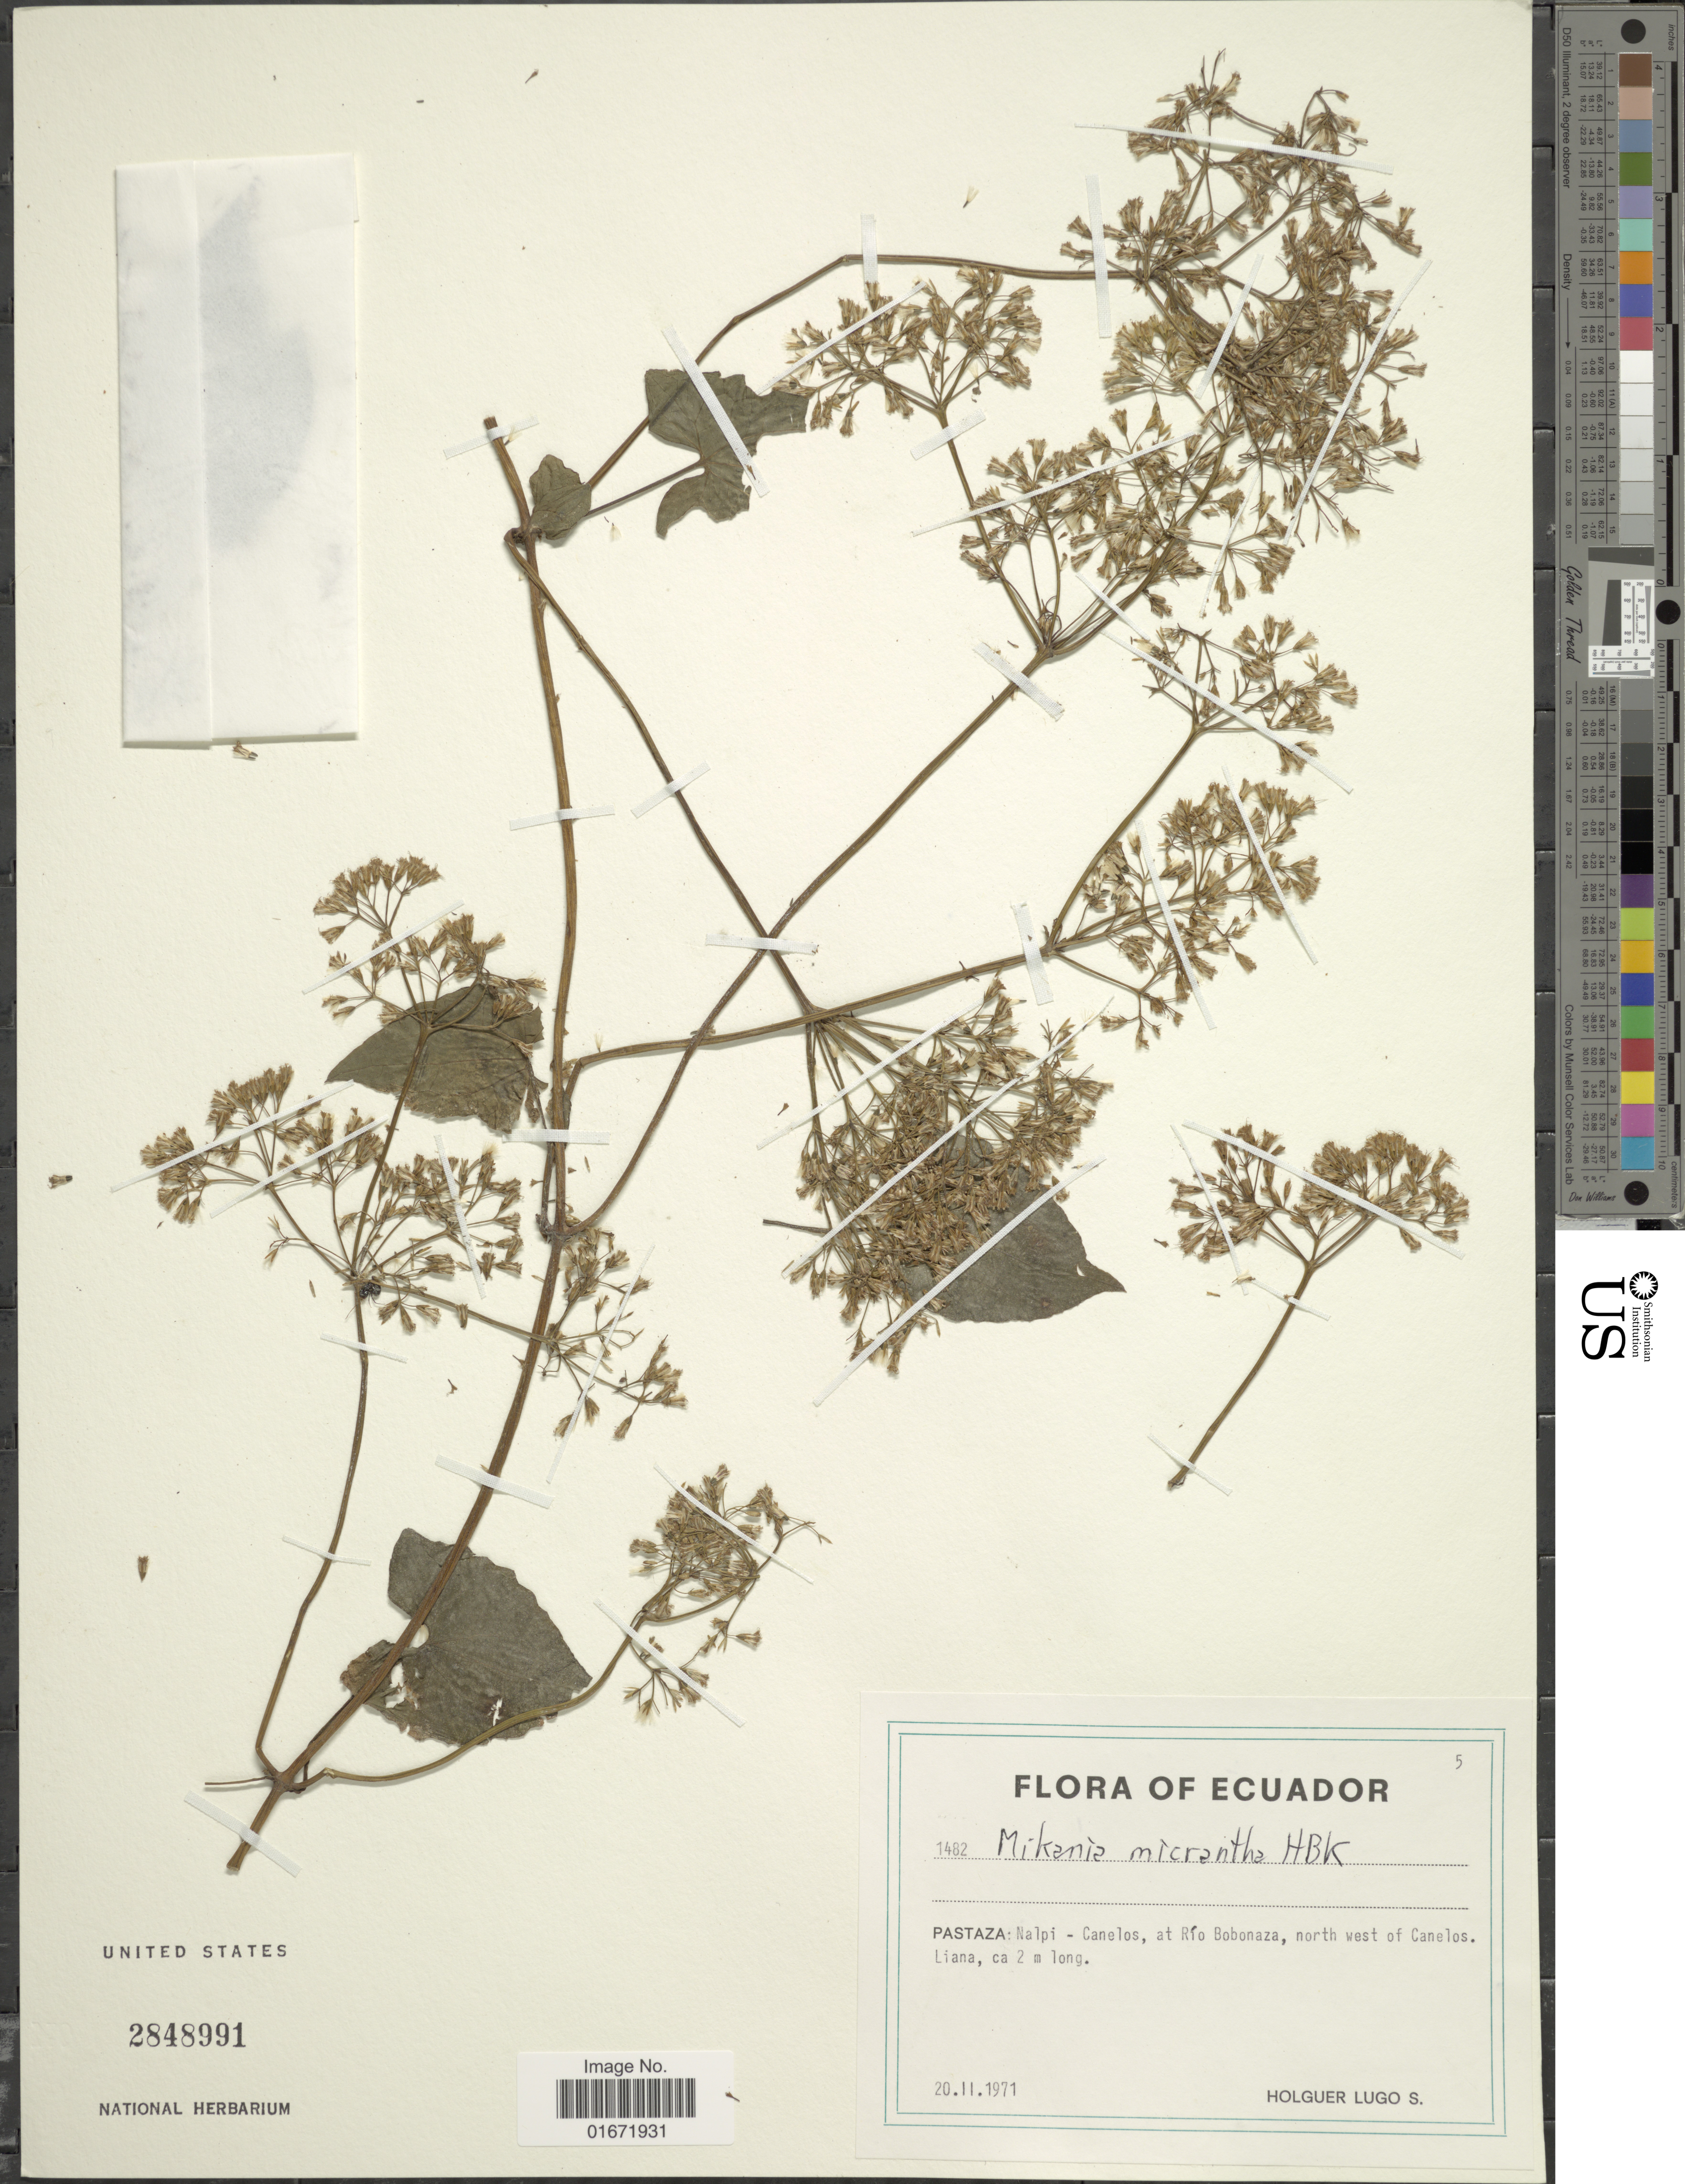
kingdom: Plantae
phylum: Tracheophyta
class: Magnoliopsida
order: Asterales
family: Asteraceae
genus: Mikania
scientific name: Mikania micrantha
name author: Kunth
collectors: H. Lugo S.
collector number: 1482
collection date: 1971-02-20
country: Ecuador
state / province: Pastaza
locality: Pastaza: Nalpi-Canelos, at Río Bobonaza, north west of Canelos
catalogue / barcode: US 2848991